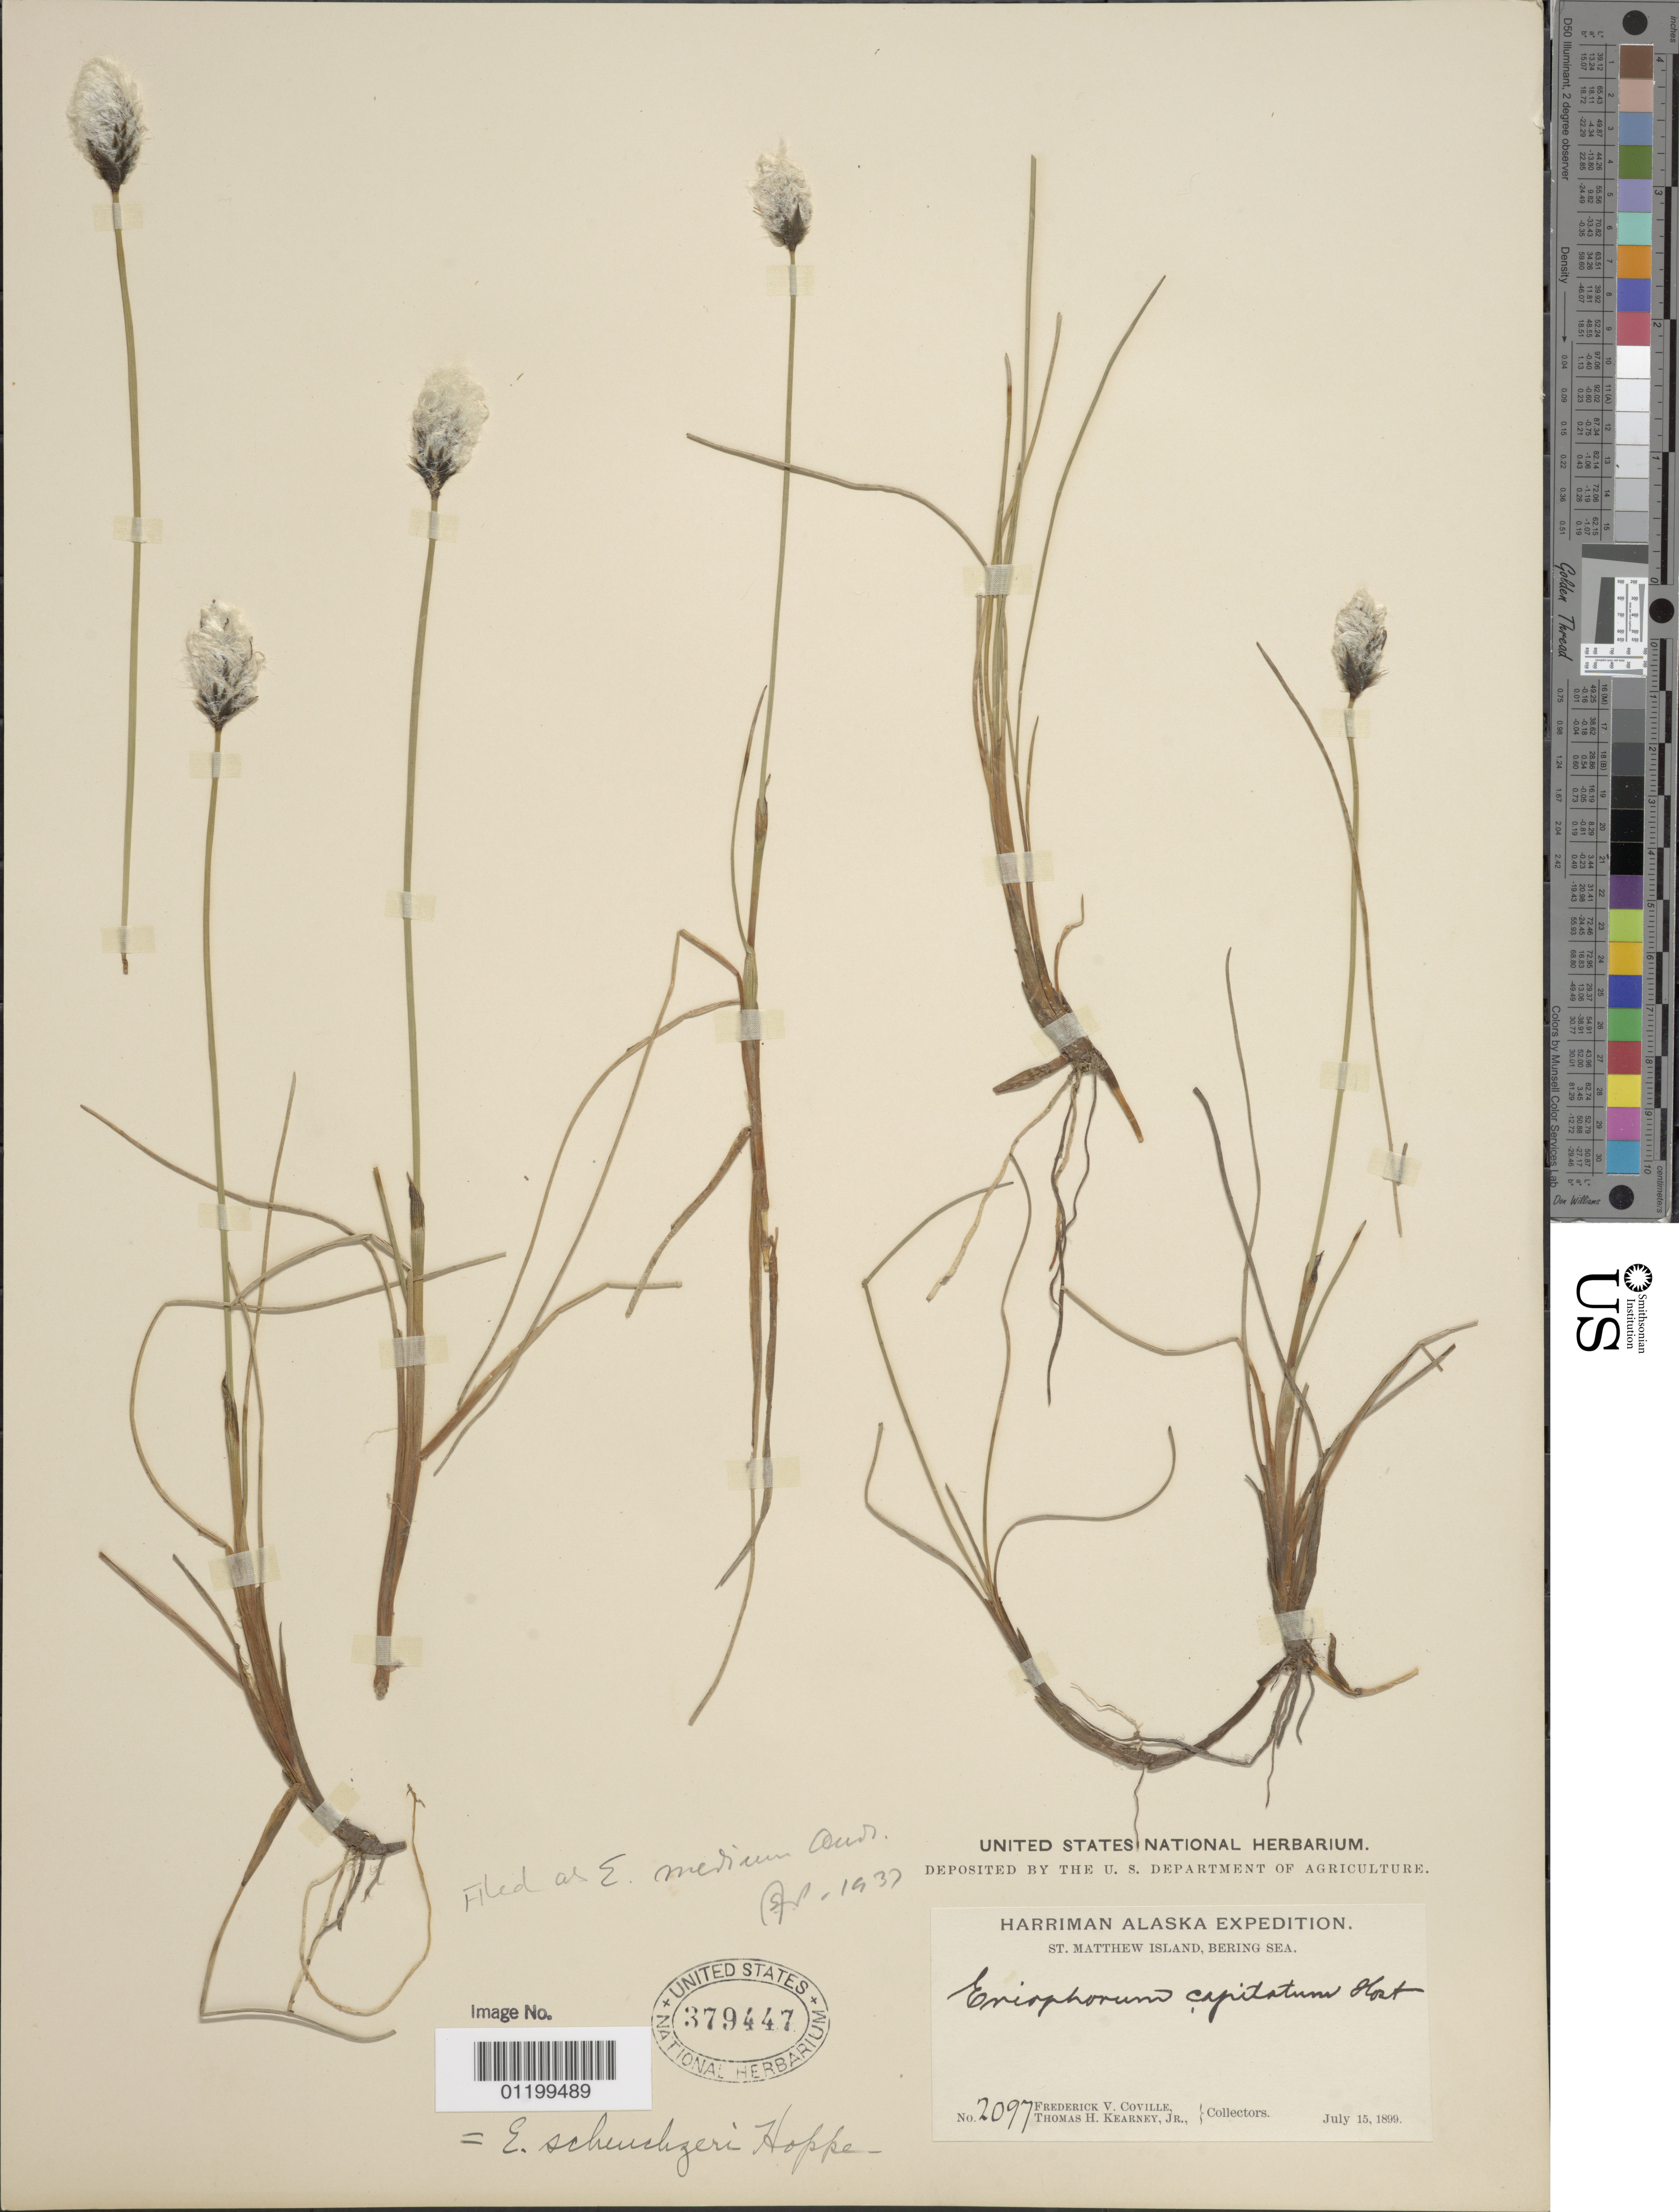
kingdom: Plantae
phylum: Tracheophyta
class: Liliopsida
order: Poales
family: Cyperaceae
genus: Eriophorum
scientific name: Eriophorum x medium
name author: Andersson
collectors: F. V. Coville & F. Funston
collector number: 2097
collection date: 1899-07-15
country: United States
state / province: Alaska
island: St. Matthew Island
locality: St. Matthew Island, Bering Sea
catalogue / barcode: US 379447